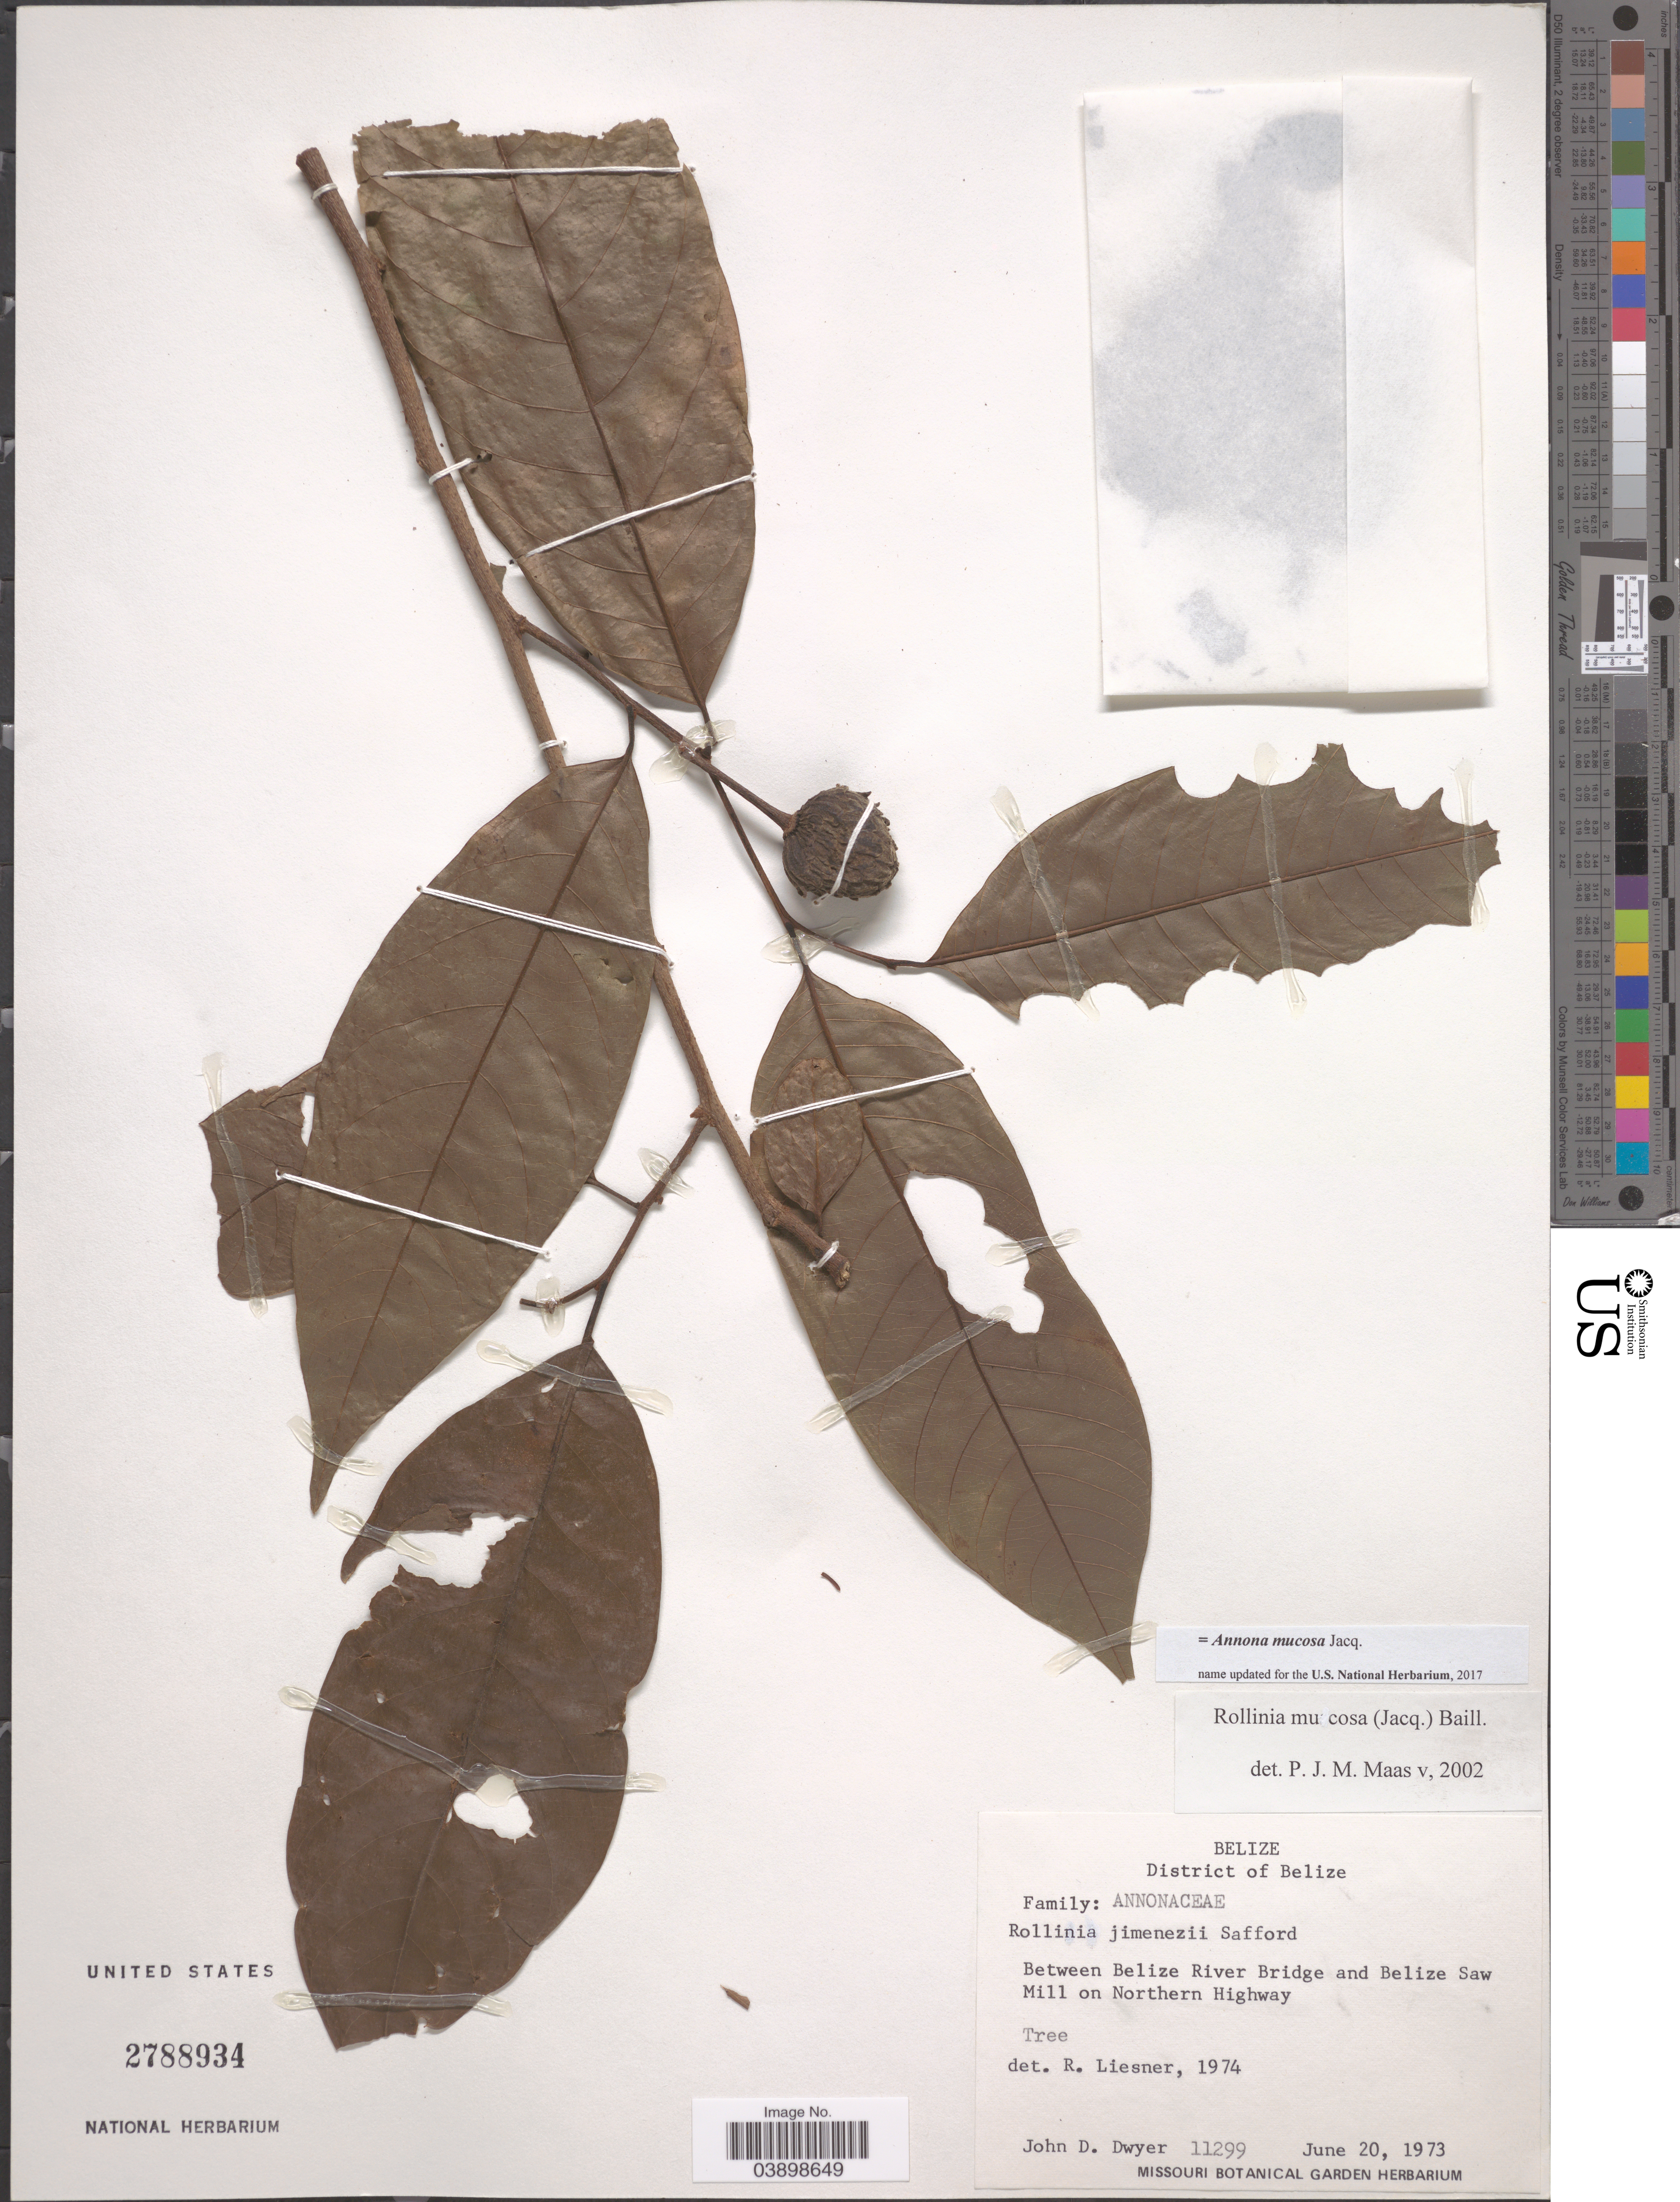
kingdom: Plantae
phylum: Tracheophyta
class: Magnoliopsida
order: Magnoliales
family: Annonaceae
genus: Annona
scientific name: Annona mucosa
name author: Jacq.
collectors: J. D. Dwyer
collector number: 11299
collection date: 1973-06-20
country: Belize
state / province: Belize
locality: District of Belize. Between Belize River Bridge and Belize Saw Mill on Northern Highway.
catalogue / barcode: US 2788934